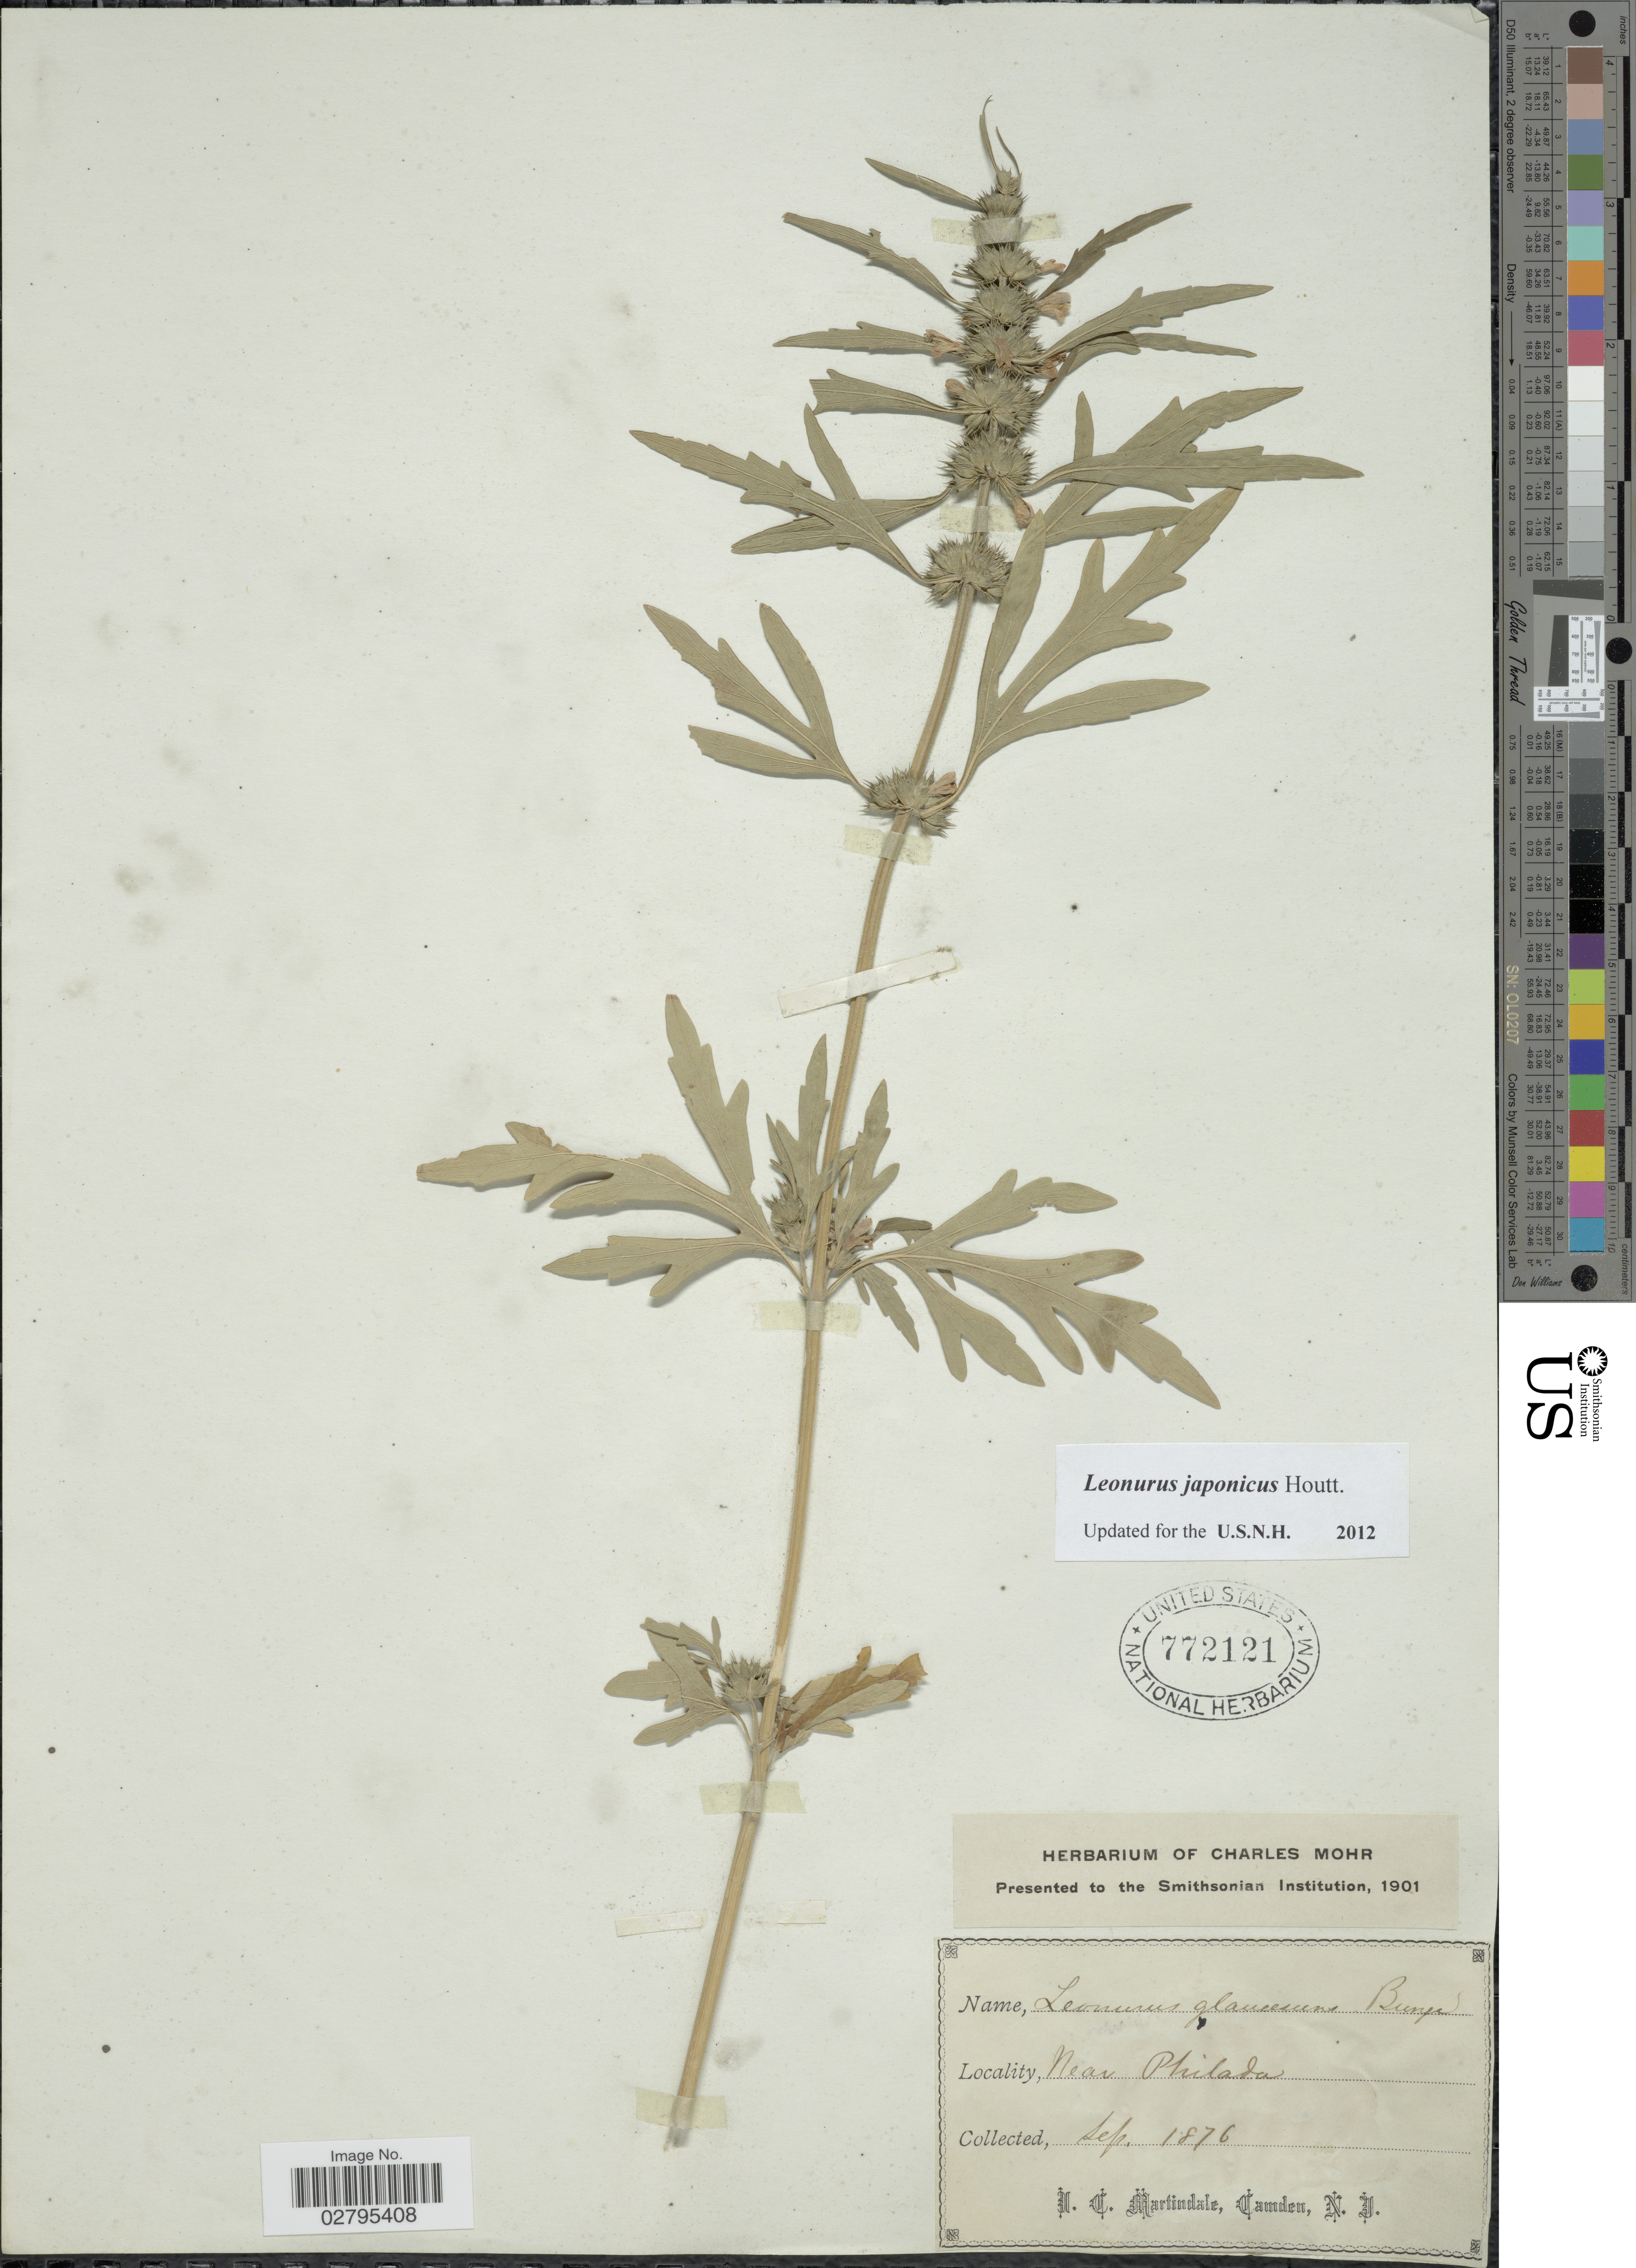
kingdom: Plantae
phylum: Tracheophyta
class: Magnoliopsida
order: Lamiales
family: Lamiaceae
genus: Leonurus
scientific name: Leonurus japonicus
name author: Houtt.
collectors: I. C. Martindale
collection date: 1876-09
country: United States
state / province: Pennsylvania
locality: Near Philada.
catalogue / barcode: US 772121